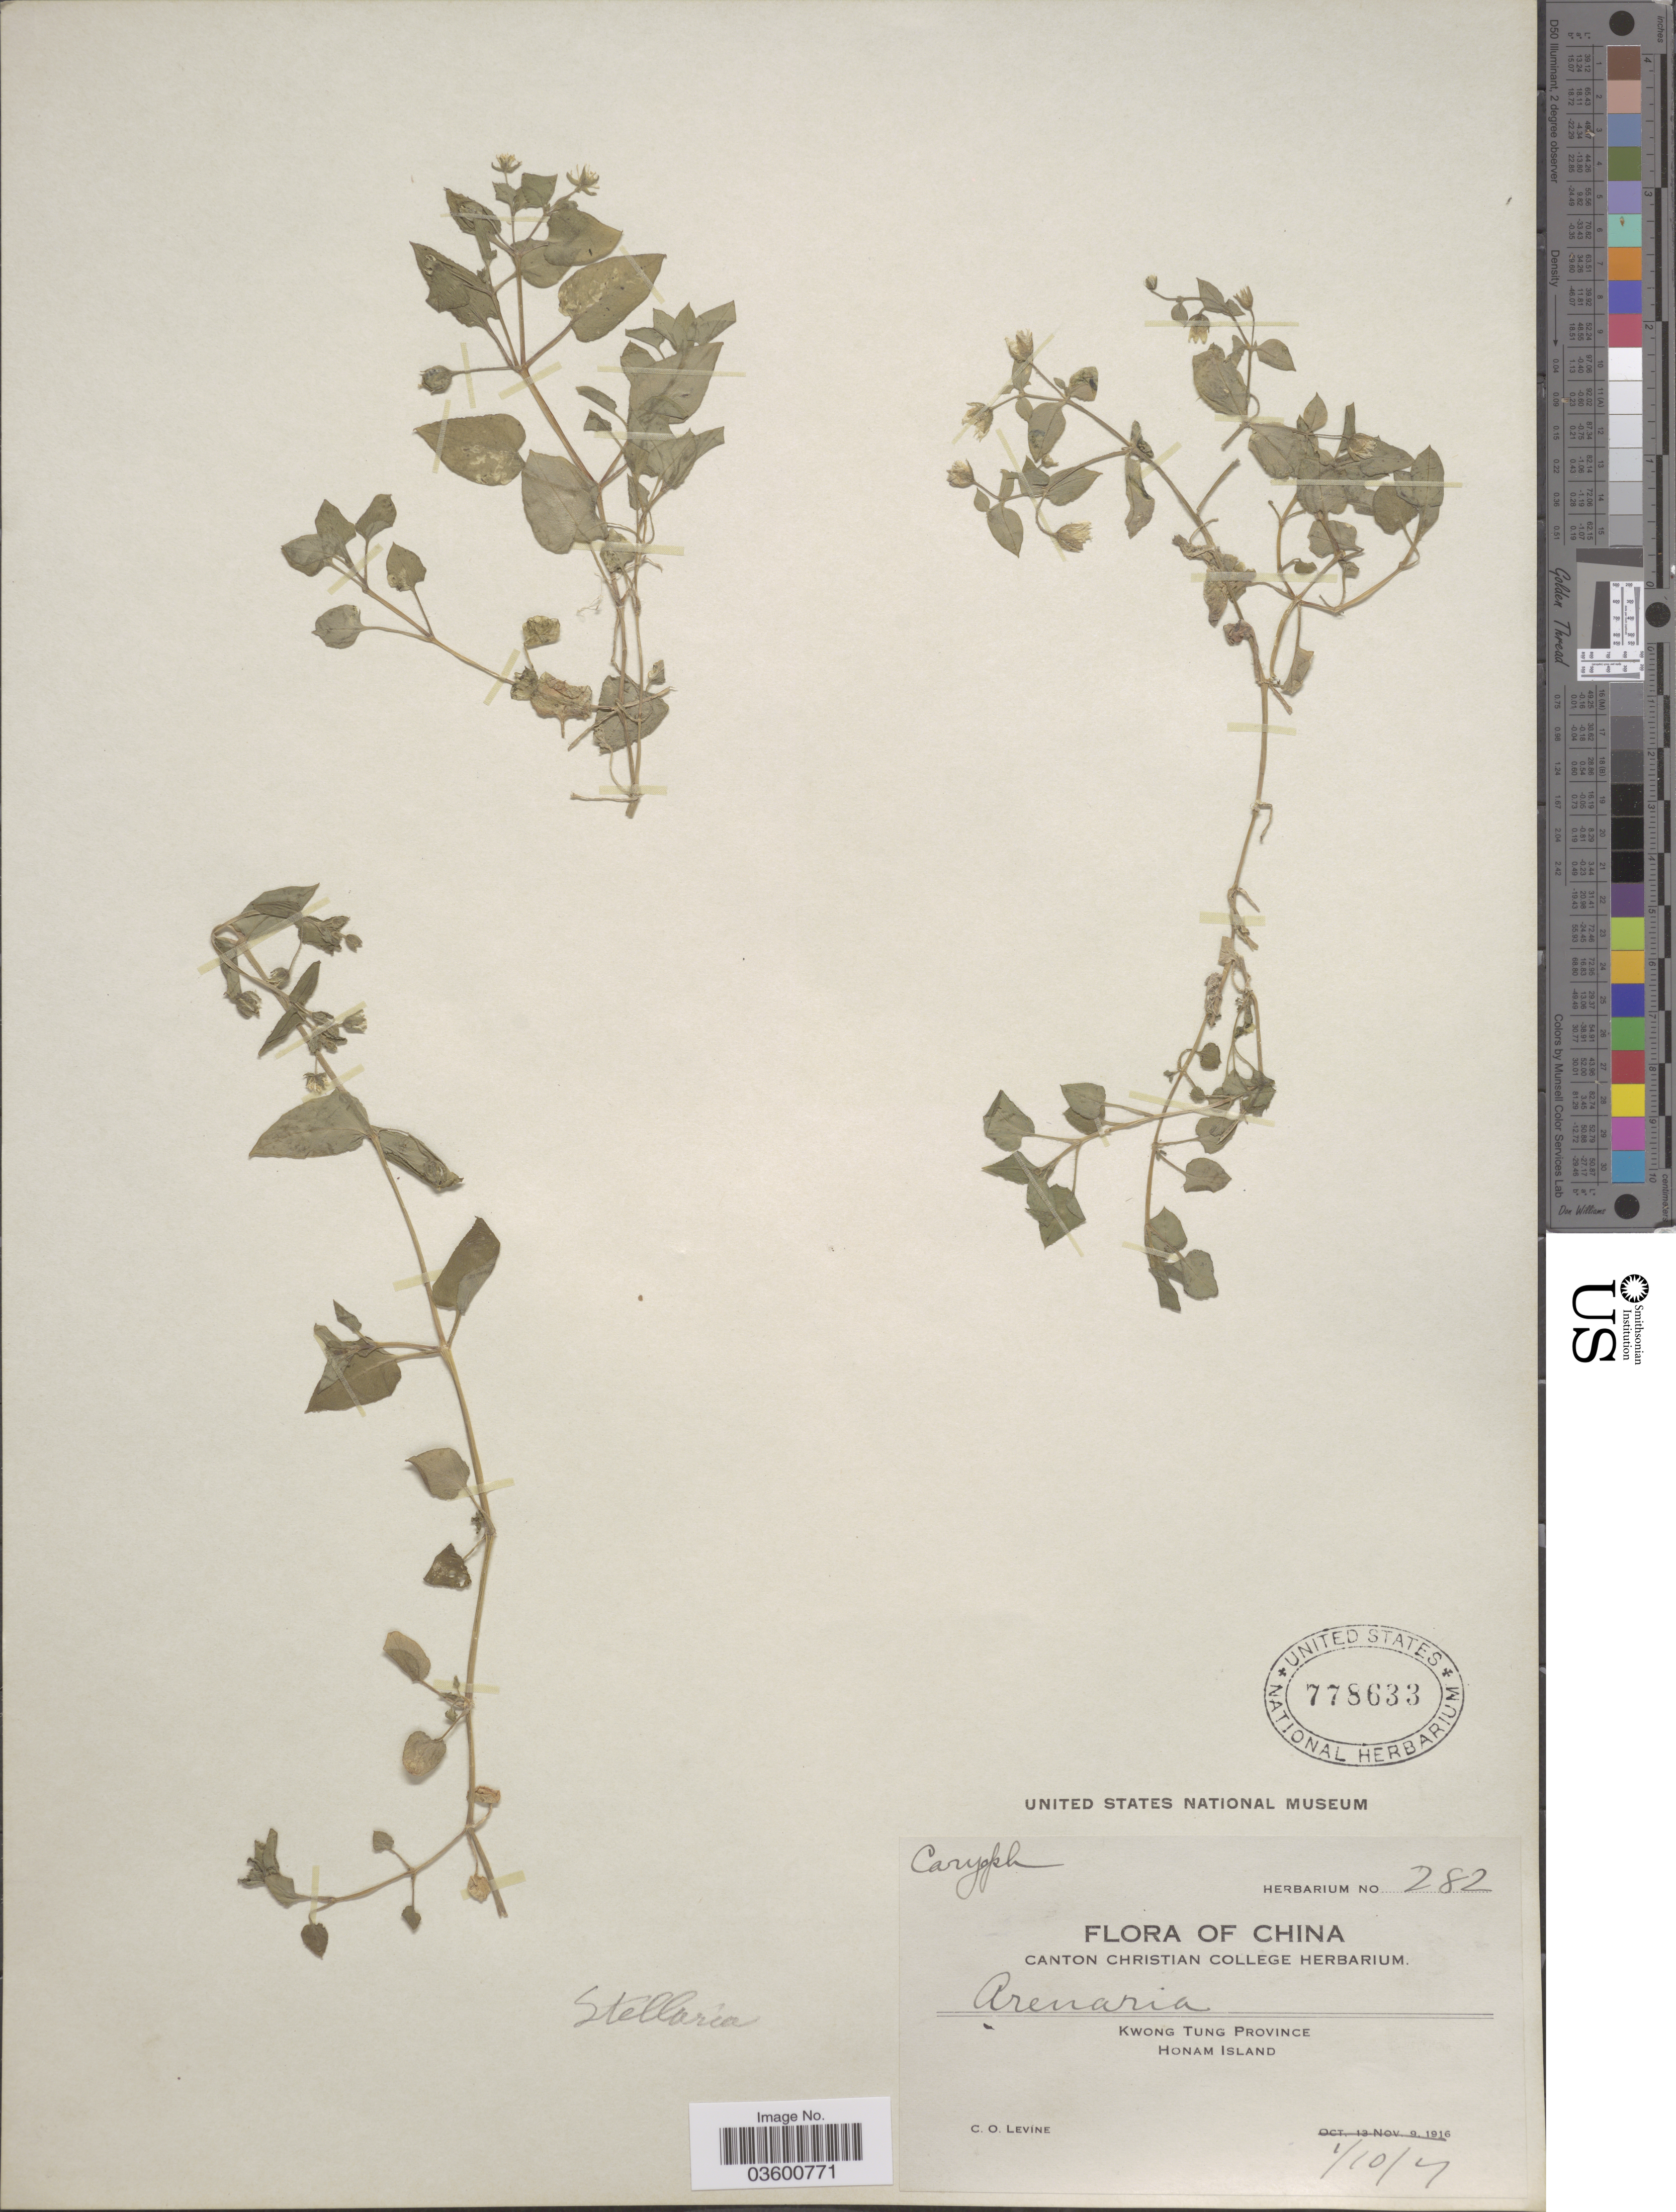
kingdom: Plantae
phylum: Tracheophyta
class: Magnoliopsida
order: Caryophyllales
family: Caryophyllaceae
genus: Stellaria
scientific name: Stellaria sp.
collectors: C. O. Levine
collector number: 282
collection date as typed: Transcribed d/m/y: 1/10/7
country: China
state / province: Guangdong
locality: Kwong Tung Province. Honam Island.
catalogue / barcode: US 778633